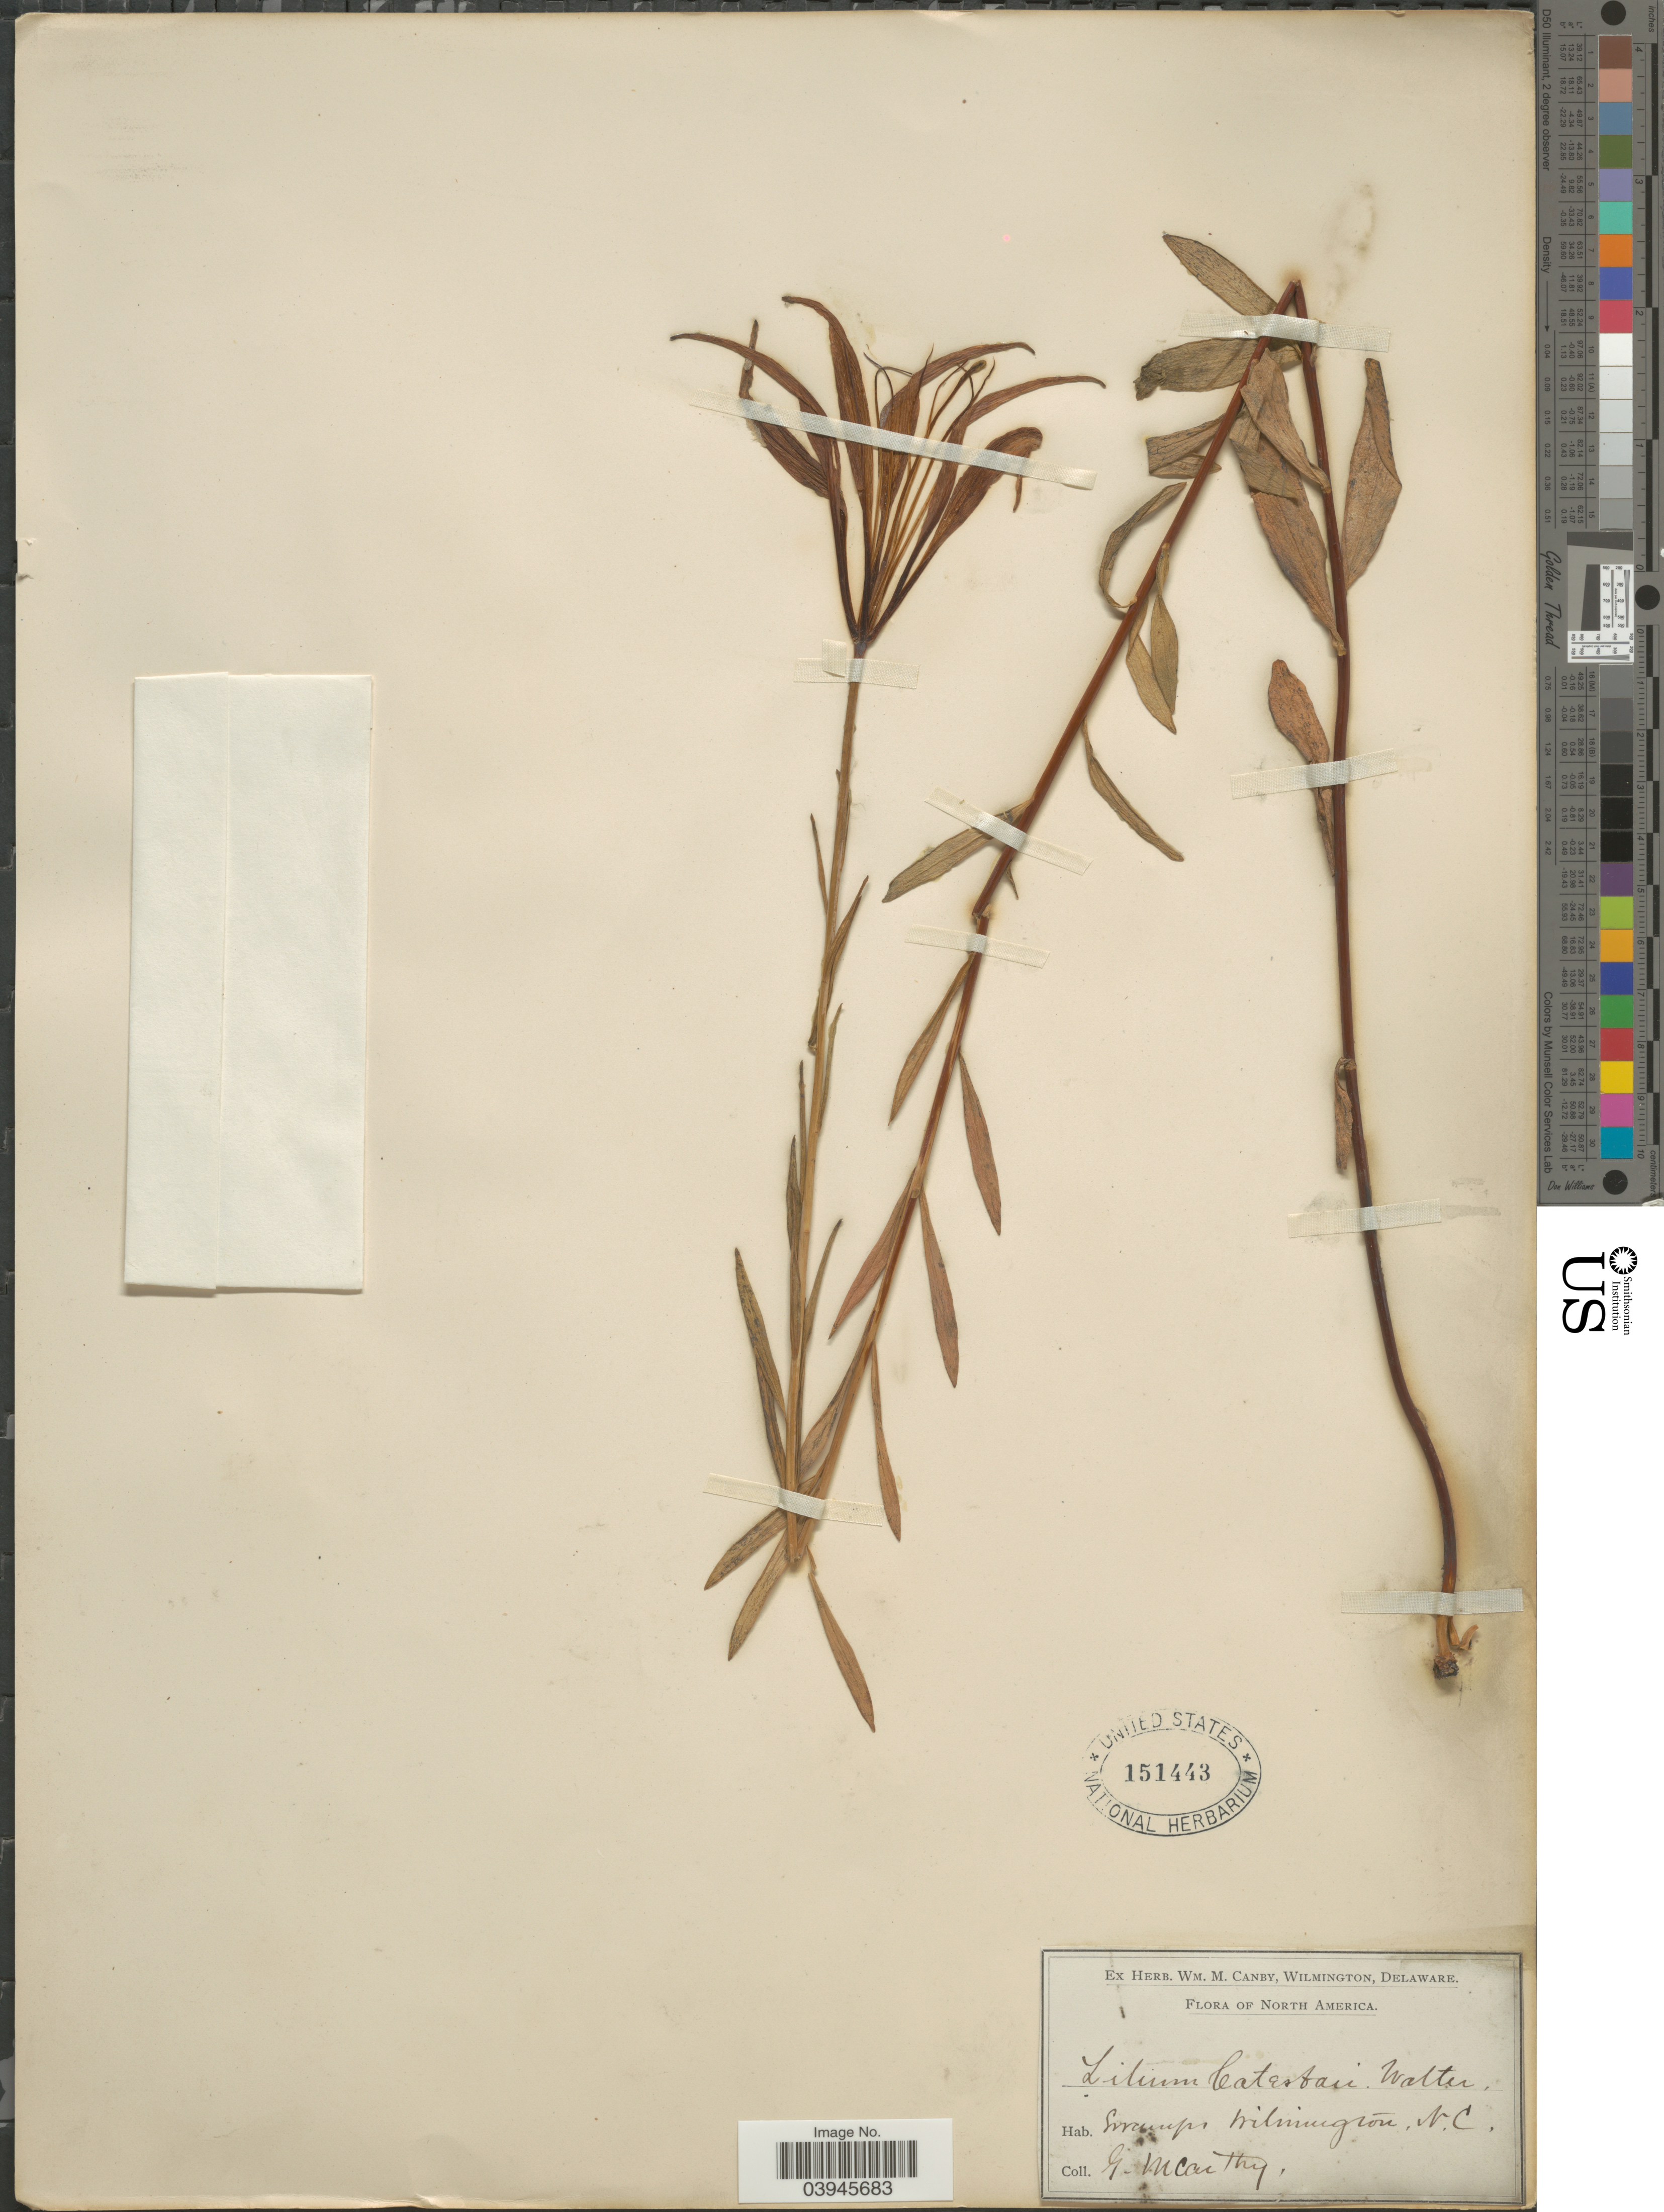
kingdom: Plantae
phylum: Tracheophyta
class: Liliopsida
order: Liliales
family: Liliaceae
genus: Lilium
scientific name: Lilium catesbaei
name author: Walter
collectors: G. McCarthy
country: United States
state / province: North Carolina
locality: Wilmington.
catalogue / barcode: US 151443